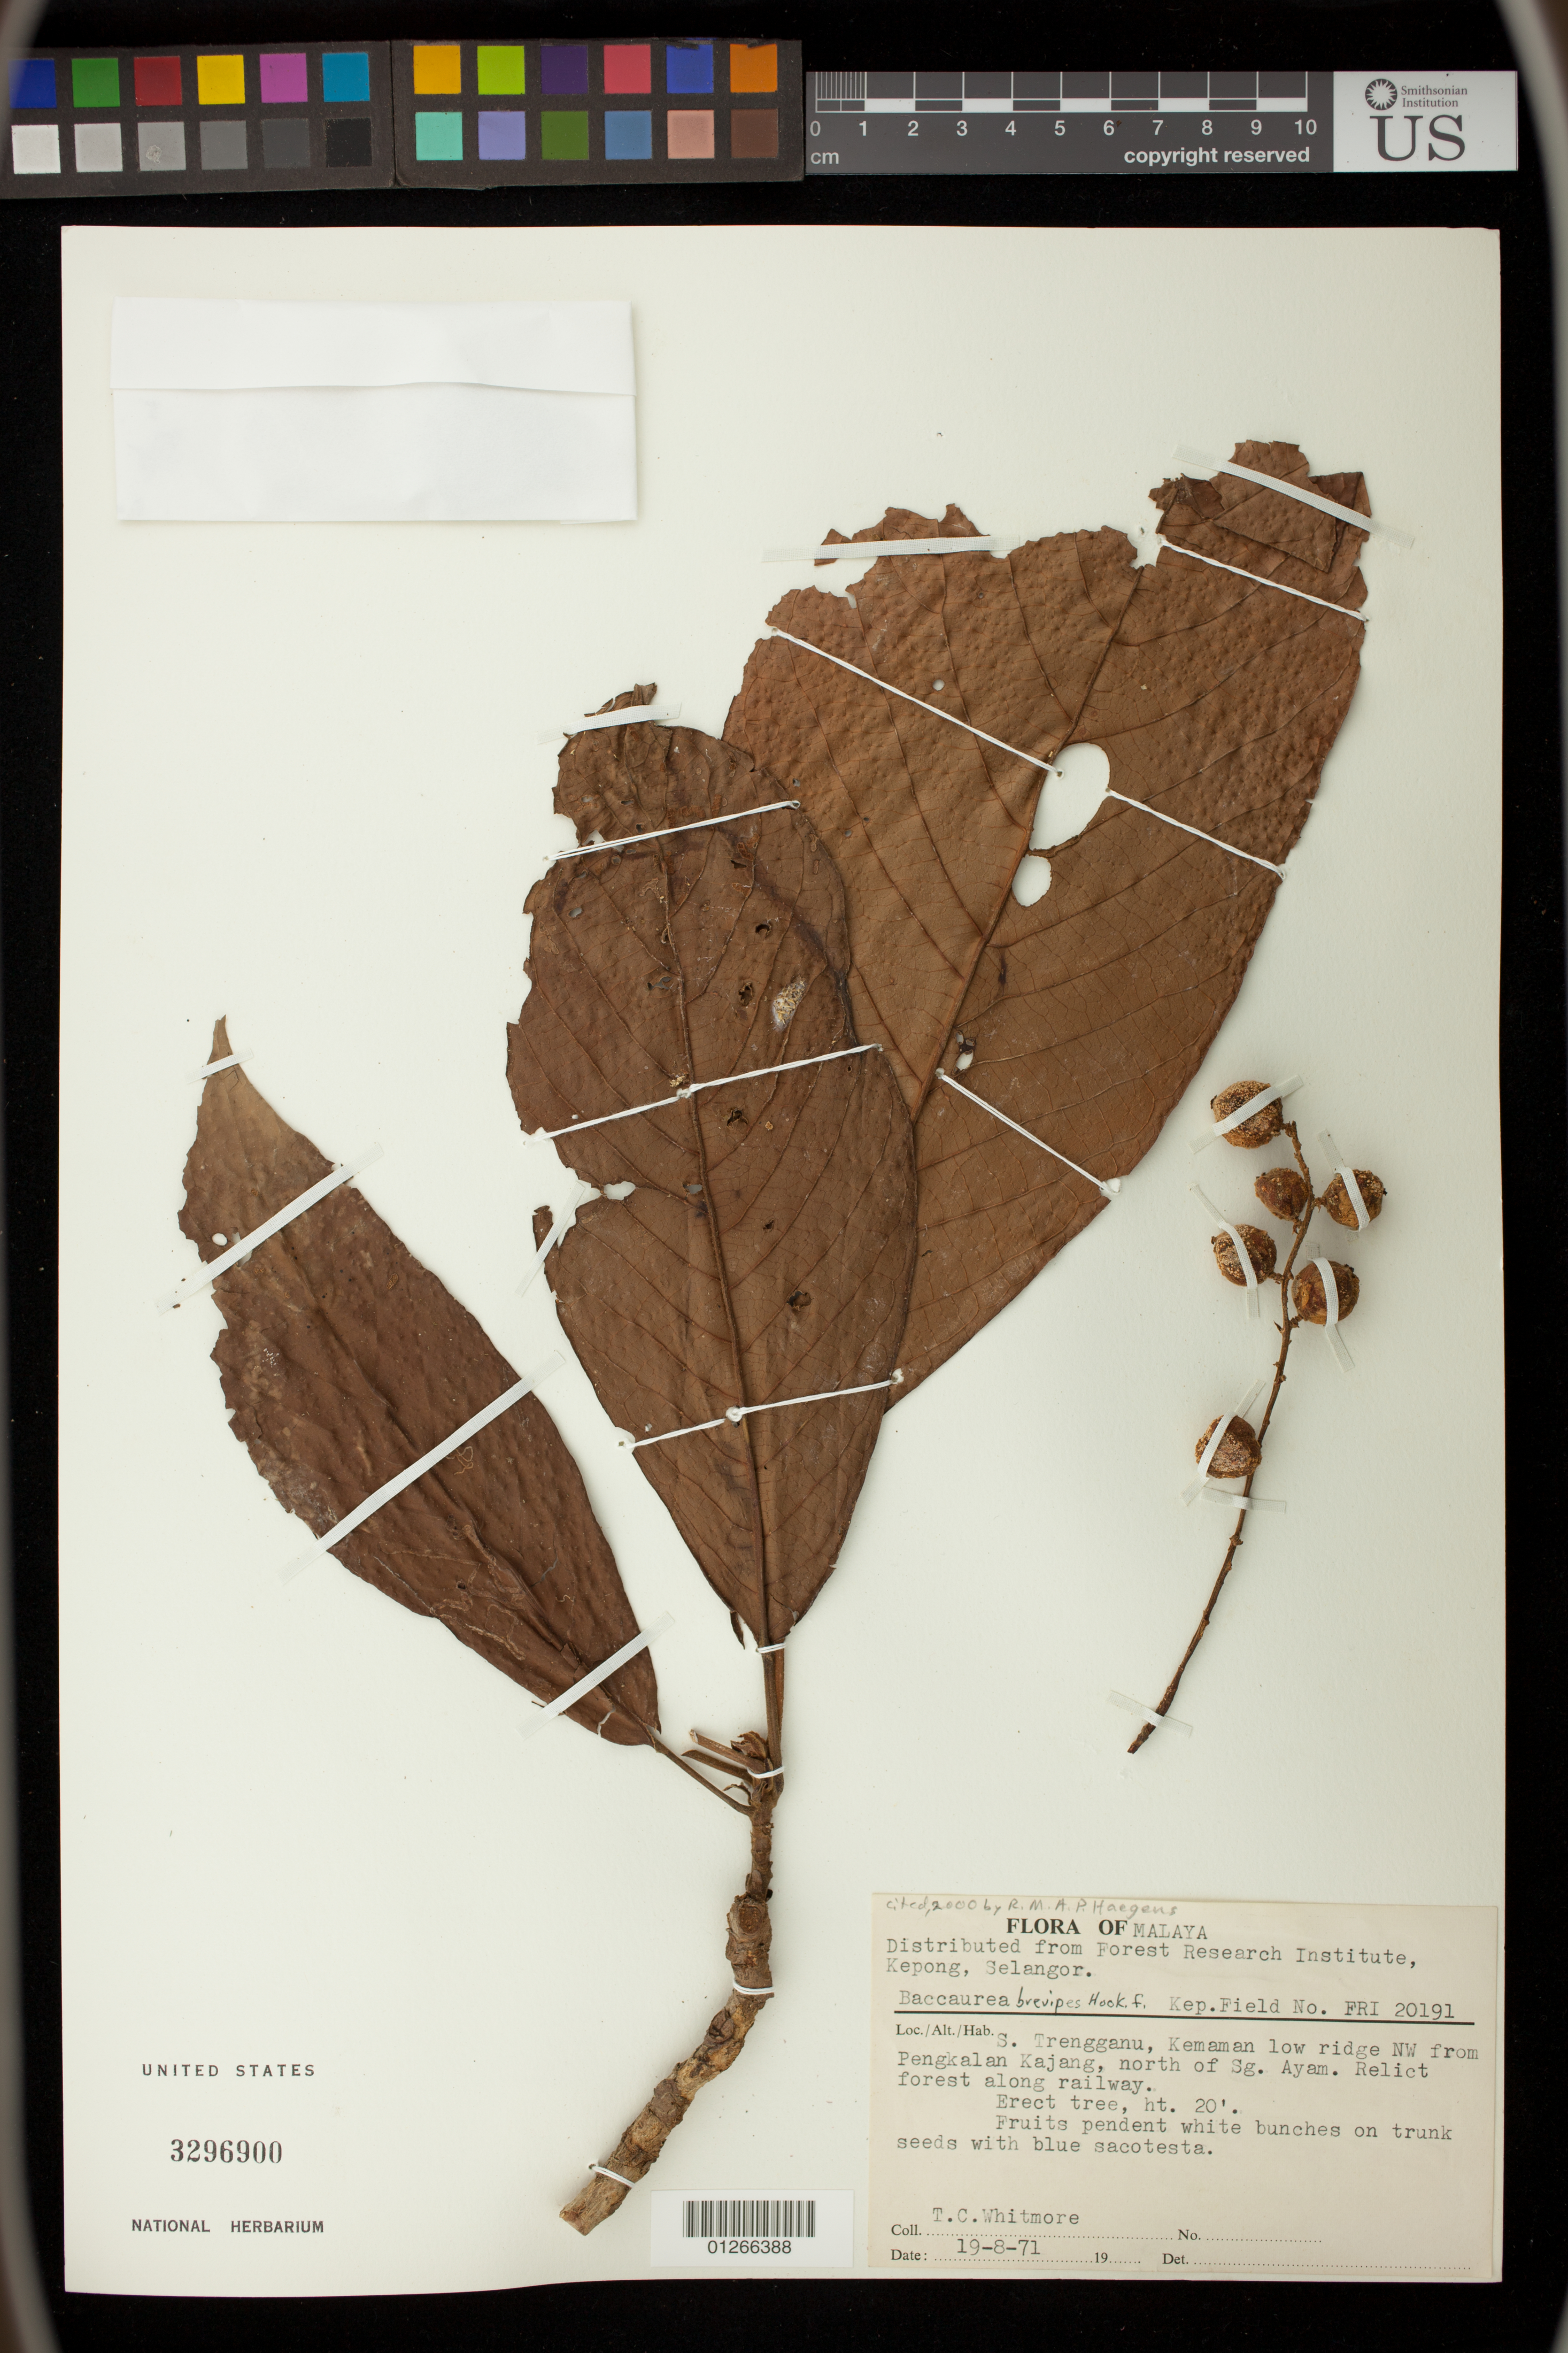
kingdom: Plantae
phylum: Tracheophyta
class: Magnoliopsida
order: Malpighiales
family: Phyllanthaceae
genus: Baccaurea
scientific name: Baccaurea brevipes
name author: Hook. f.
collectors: T. C. Whitmore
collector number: FRI 20191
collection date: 1971-08-19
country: Malaysia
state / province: Terengganu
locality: S. Trengganu, Kemaman low ridge NW from Pengkalan, Kajang, north of Sg. Ayam. relict forest along railway.